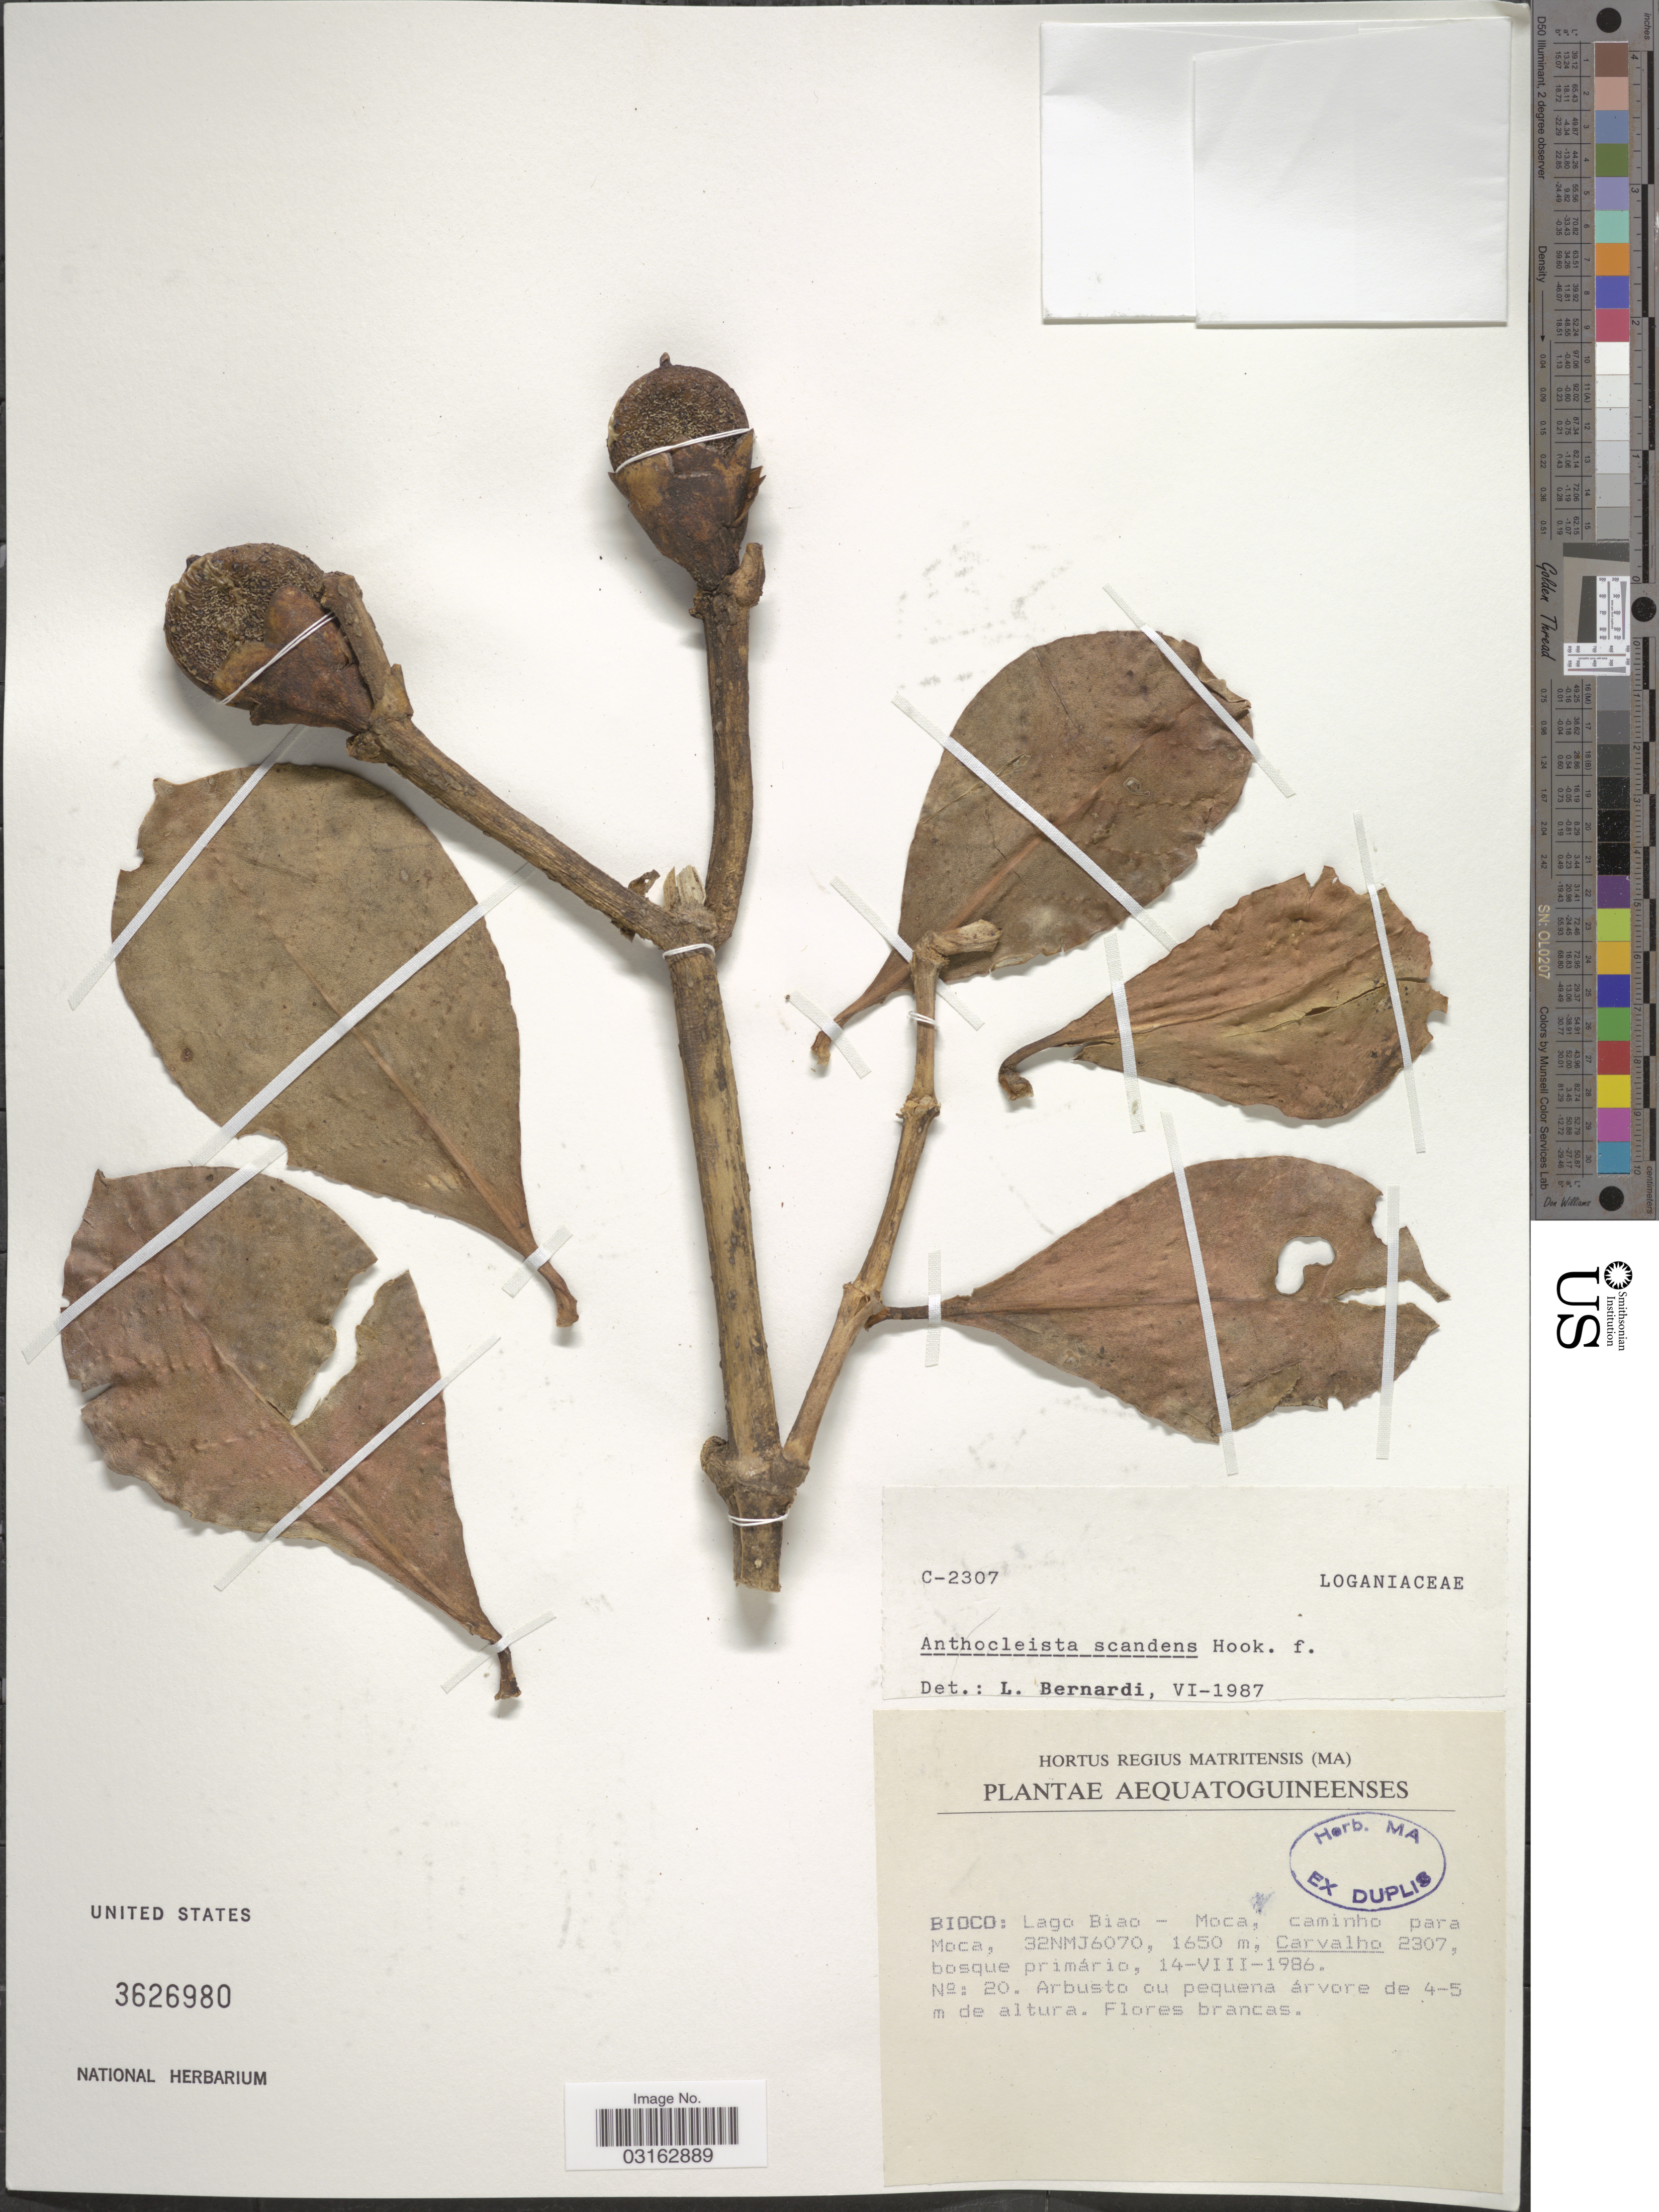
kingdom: Plantae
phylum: Tracheophyta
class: Magnoliopsida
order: Gentianales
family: Gentianaceae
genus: Anthocleista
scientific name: Anthocleista scandens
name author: Hook. f.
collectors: Carvalho, --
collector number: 2307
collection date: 1986-08-14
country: Equatorial Guinea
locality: Aequatoguineenses, Bioco: Lago Biao - Moca, caminho para Moca, 32NMJ6070.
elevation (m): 1650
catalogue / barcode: US 3626980